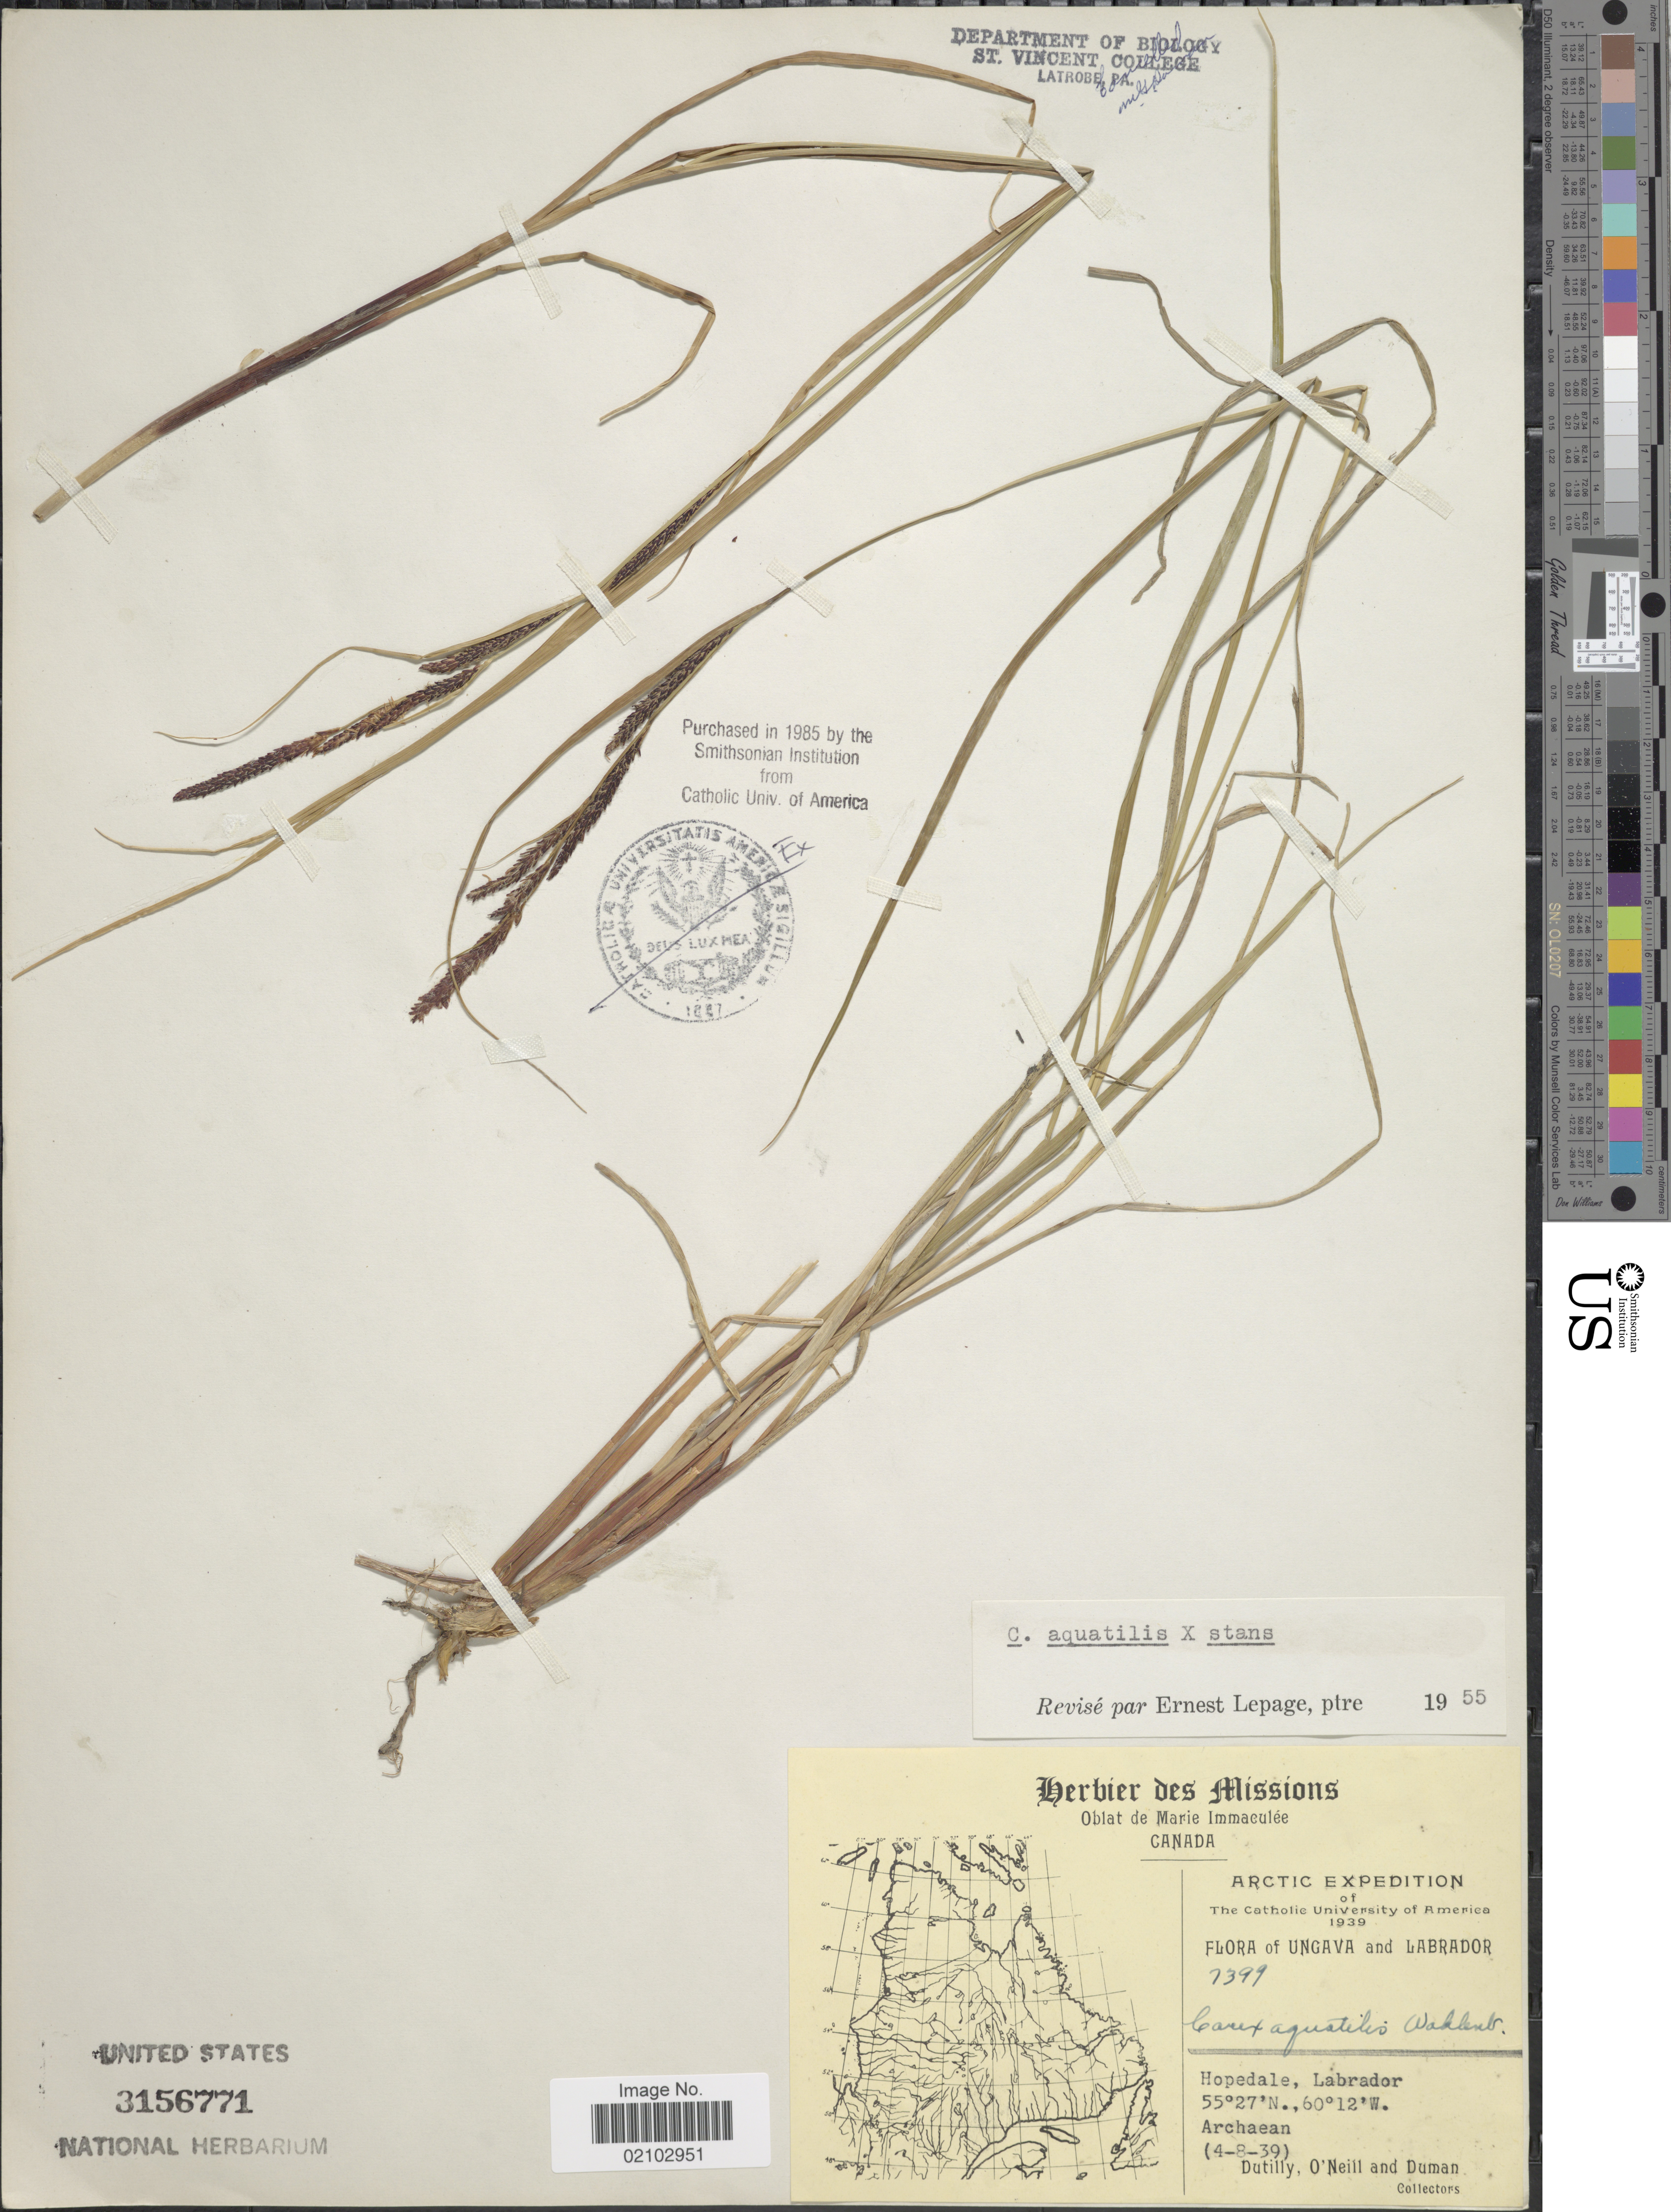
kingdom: Plantae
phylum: Tracheophyta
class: Liliopsida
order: Poales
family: Cyperaceae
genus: Carex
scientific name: Carex aquatilis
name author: Wahlenb.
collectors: -. Dutilly, -. O'Neill & -. Duman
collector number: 7399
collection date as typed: Transcribed d/m/y: 4/8/39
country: Canada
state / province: Newfoundland and Labrador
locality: Arctic, Hopedale, Labrador.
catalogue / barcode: US 3156771